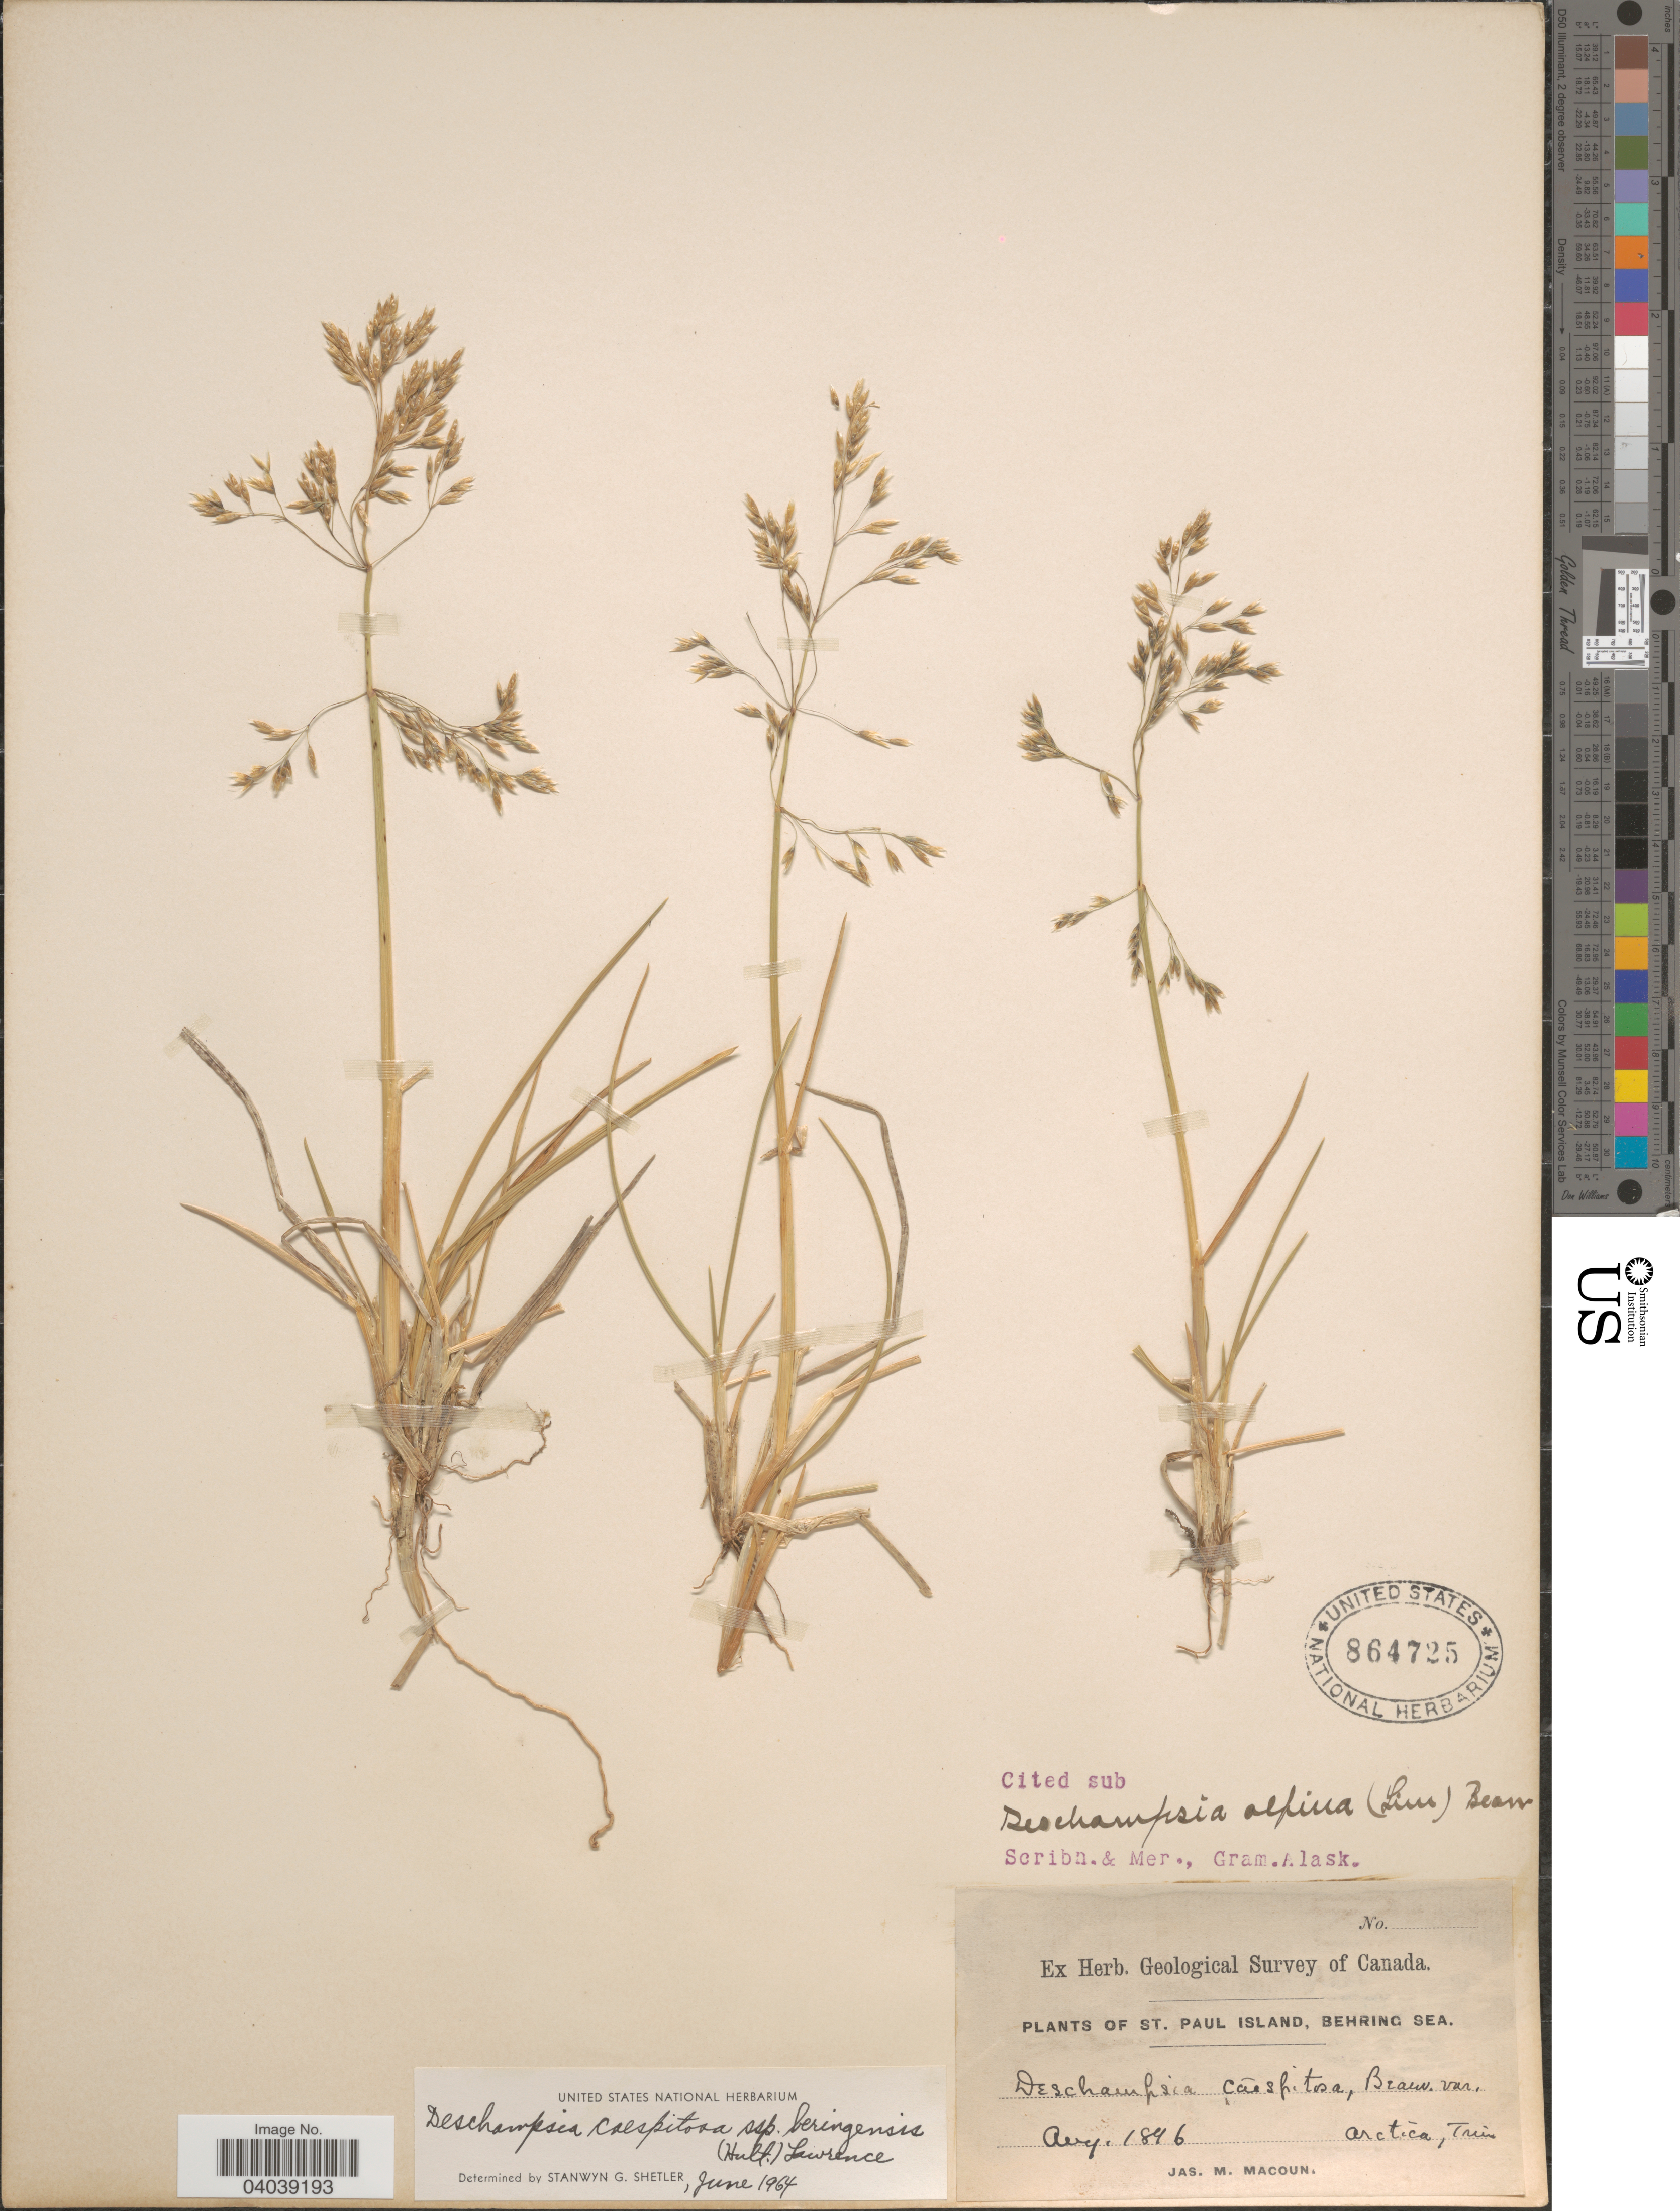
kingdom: Plantae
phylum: Tracheophyta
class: Liliopsida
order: Poales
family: Poaceae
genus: Deschampsia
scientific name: Deschampsia cespitosa subsp. beringensis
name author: (Hultén) Lawrence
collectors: J. M. Macoun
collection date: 1896-08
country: United States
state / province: Alaska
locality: St. Paul Island, Behring Sea.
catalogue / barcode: US 864725